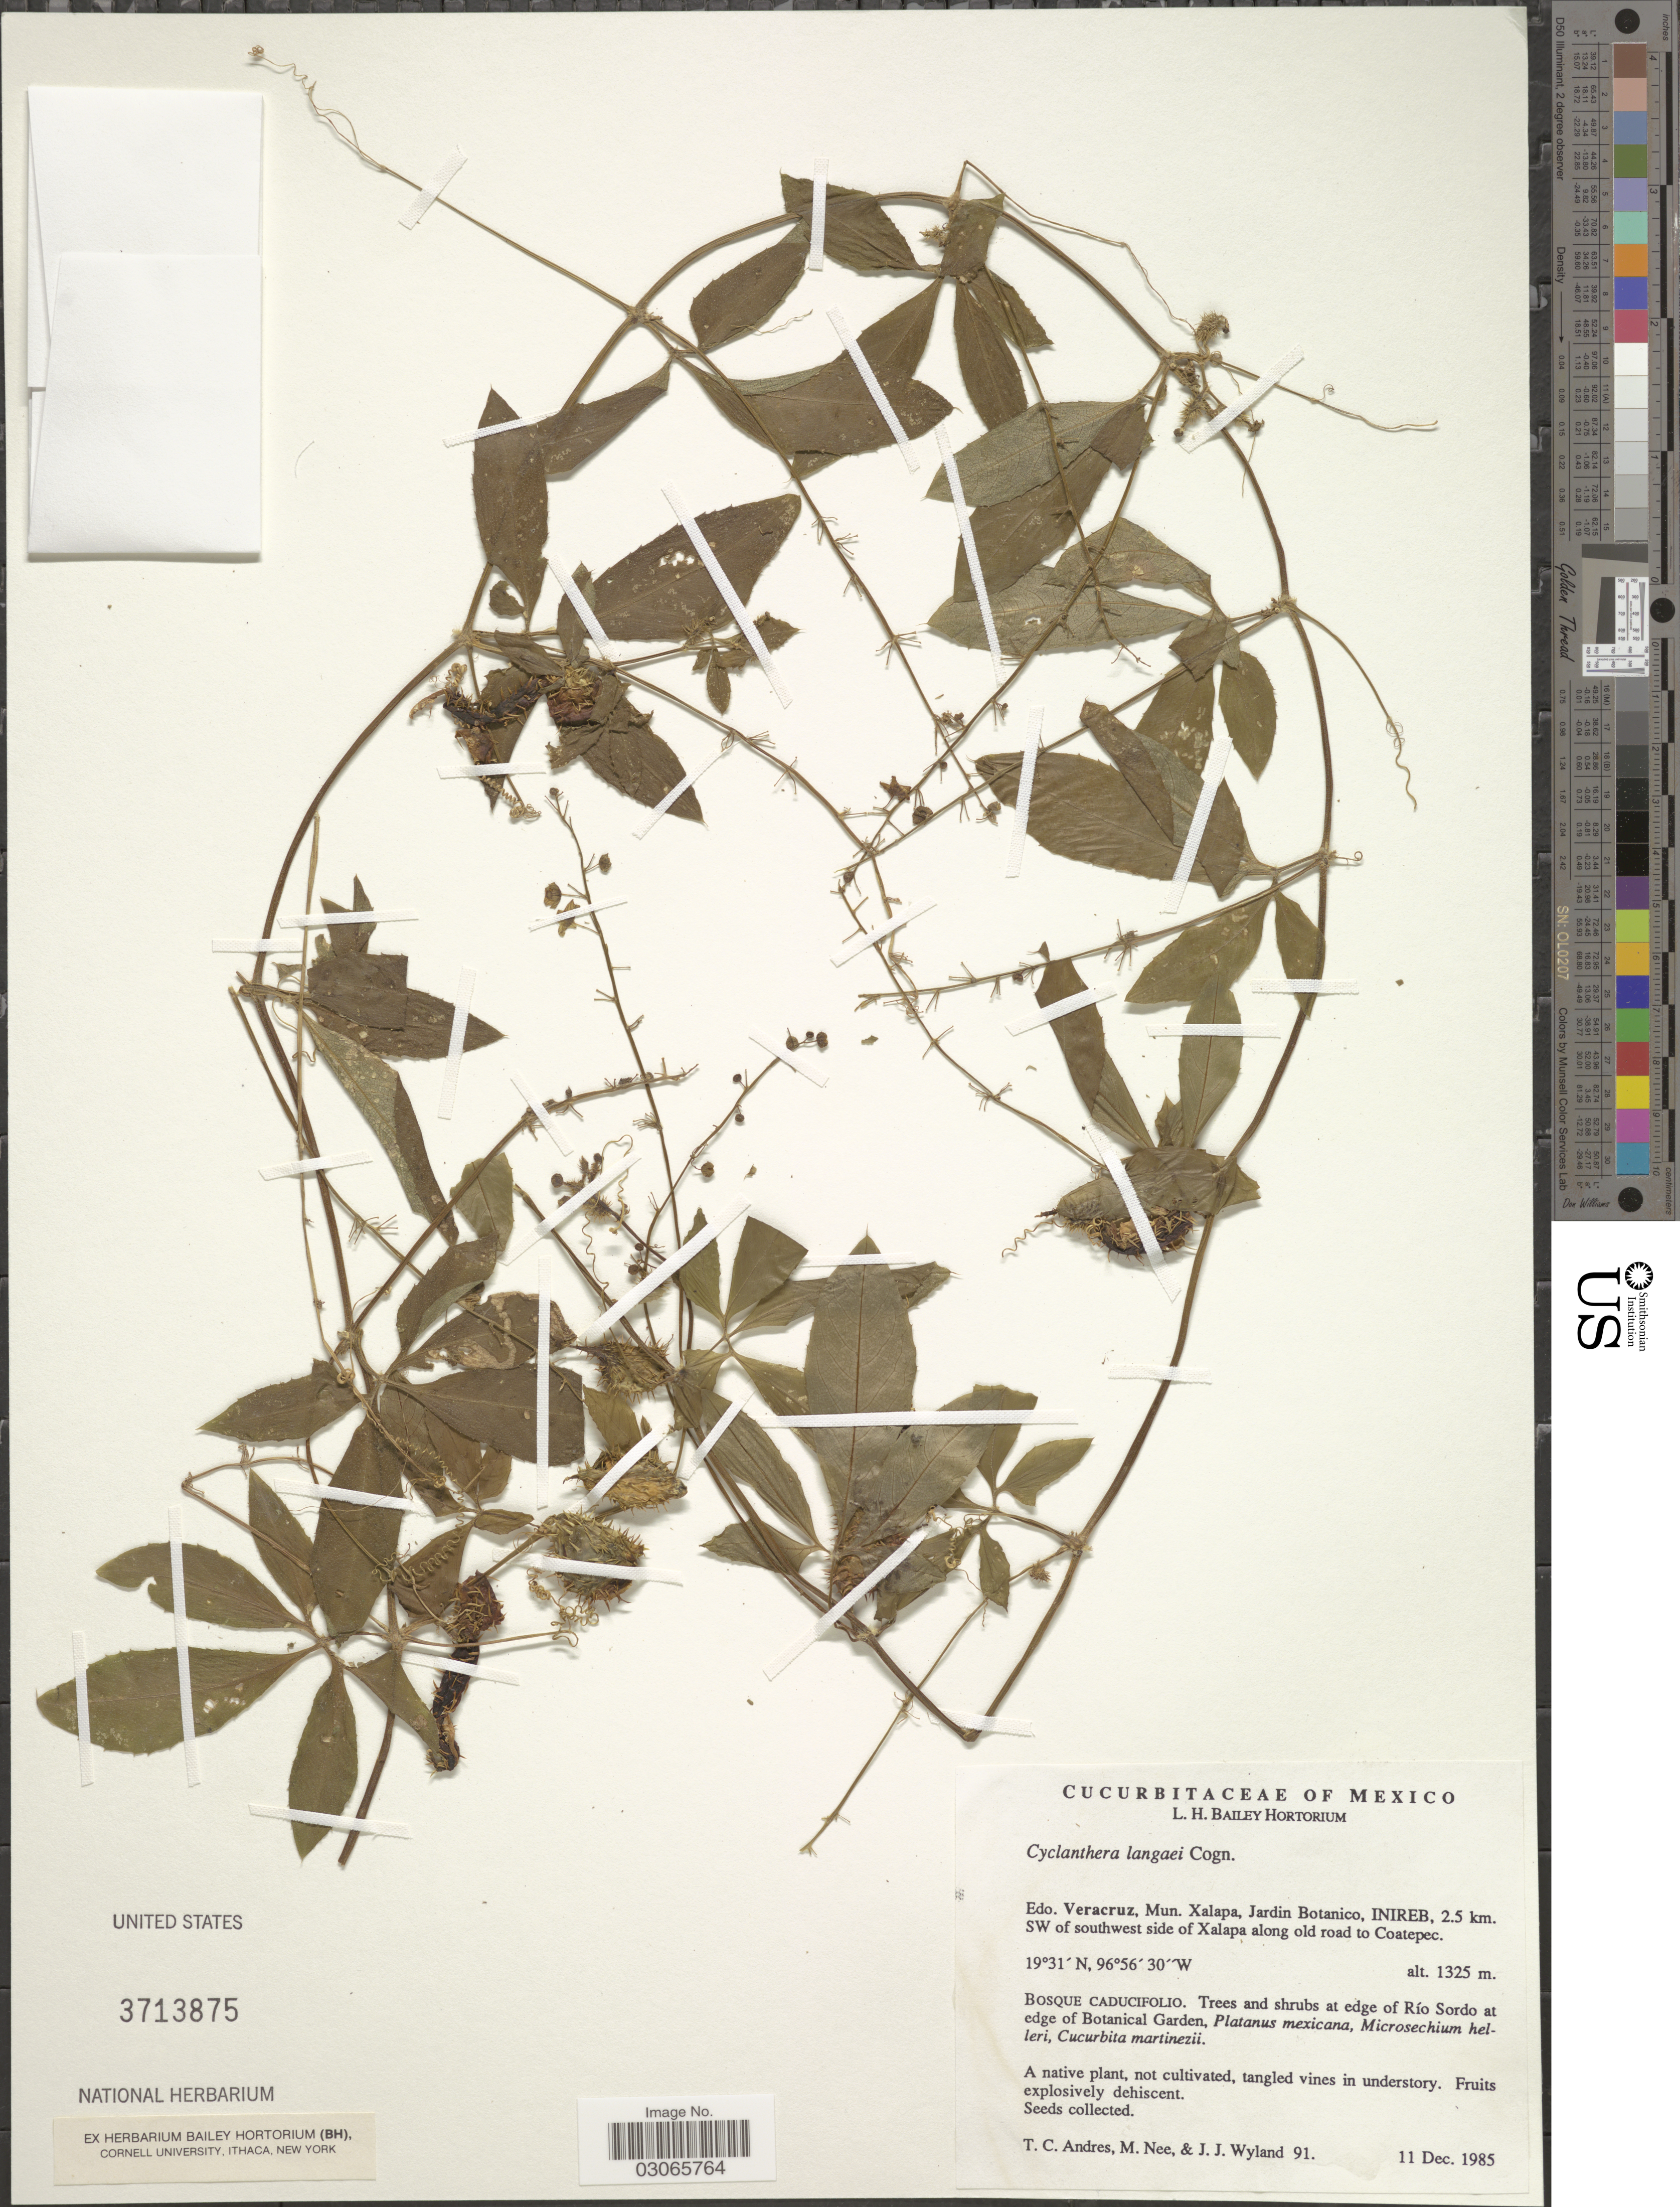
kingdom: Plantae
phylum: Tracheophyta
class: Magnoliopsida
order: Cucurbitales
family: Cucurbitaceae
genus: Cyclanthera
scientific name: Cyclanthera langaei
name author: Cogn.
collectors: T. C. Andres, M. Nee & J. J. Wyland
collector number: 91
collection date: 1985-12-11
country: Mexico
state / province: Veracruz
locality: Edo. Veracruz, Mun. Xalapa, Jardin Botanico, INIREB, 2.5 km. SW of southwest side of Xalapa along old road to Coatepec.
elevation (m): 1325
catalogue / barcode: US 3713875